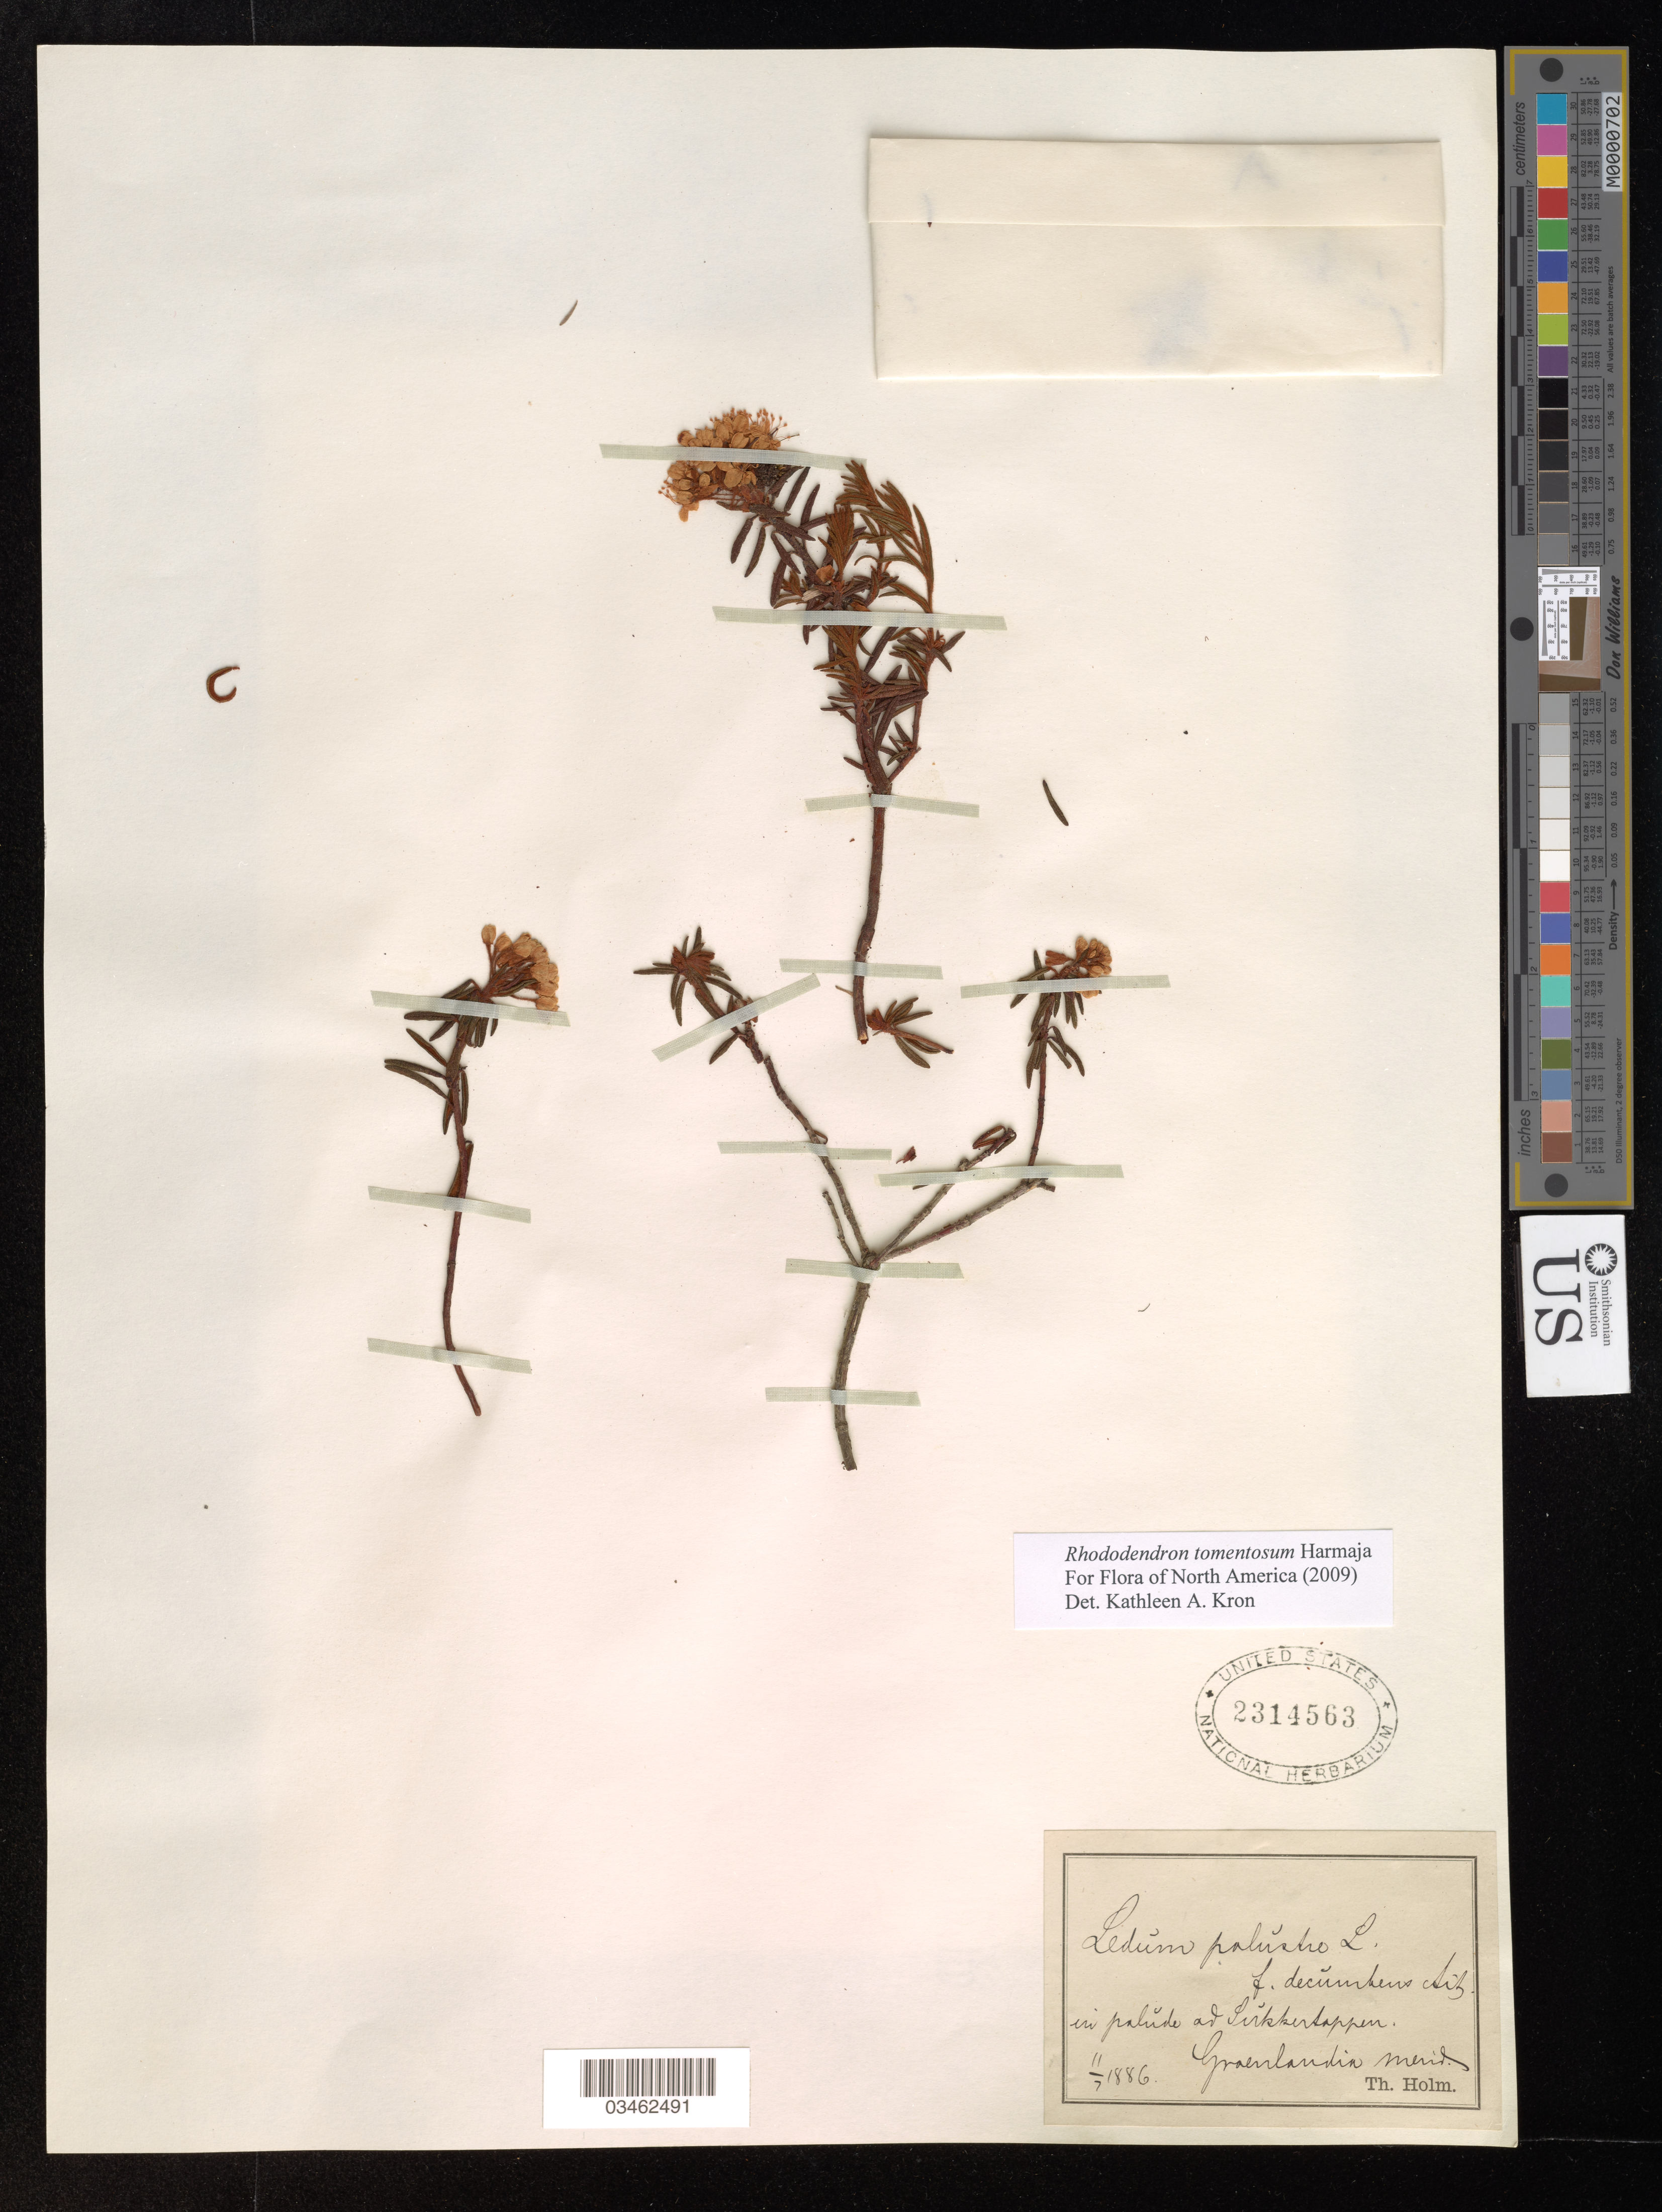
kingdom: Plantae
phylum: Tracheophyta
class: Magnoliopsida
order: Ericales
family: Ericaceae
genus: Rhododendron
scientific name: Rhododendron tomentosum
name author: Harmaja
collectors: T. Tholm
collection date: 1886-07-11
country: Greenland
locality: In palŭde ad Sirkkertappen*. Groenlandia merid.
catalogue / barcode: US 2314563